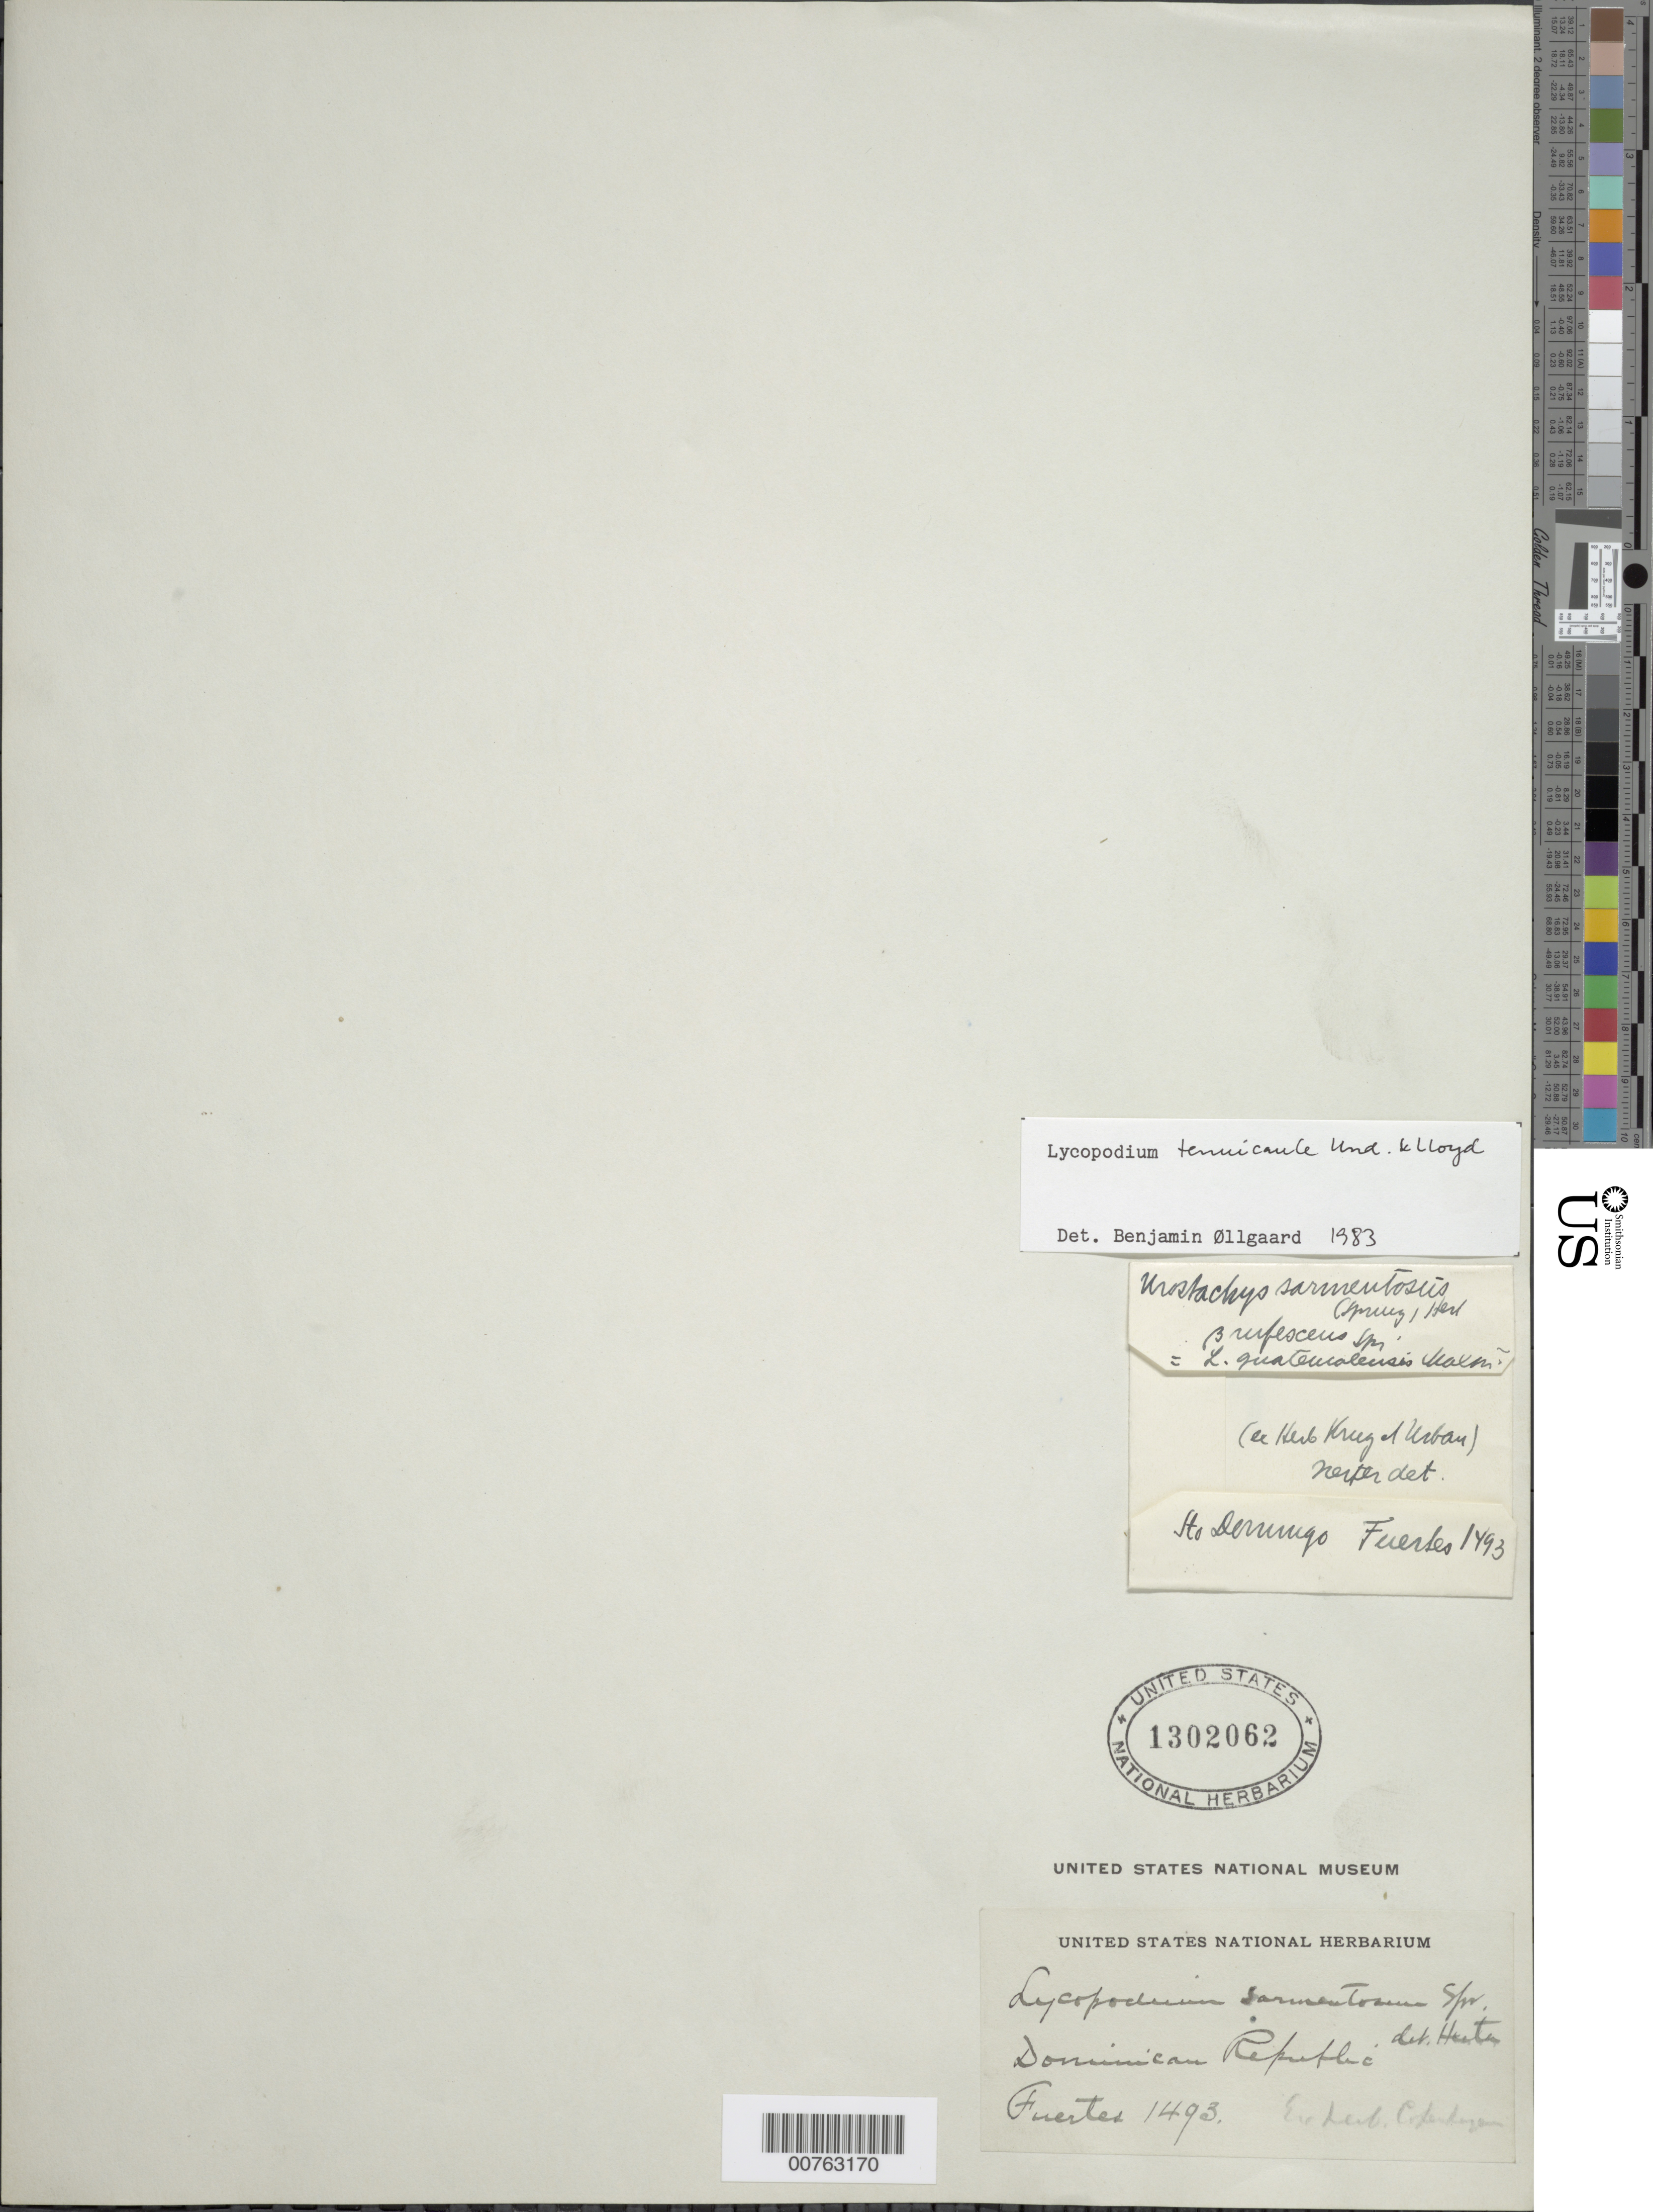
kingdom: Plantae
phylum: Tracheophyta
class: Lycopodiopsida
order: Lycopodiales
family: Lycopodiaceae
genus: Phlegmariurus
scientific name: Phlegmariurus tenuicaulis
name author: (Underw. & F.E. Lloyd) B. Øllg.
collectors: M. D. Fuertes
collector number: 1493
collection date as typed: Apr 1912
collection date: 1912-04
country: Dominican Republic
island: Hispaniola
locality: (Sto. Domingo on envelope that holds the specimen)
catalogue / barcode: US 1302062